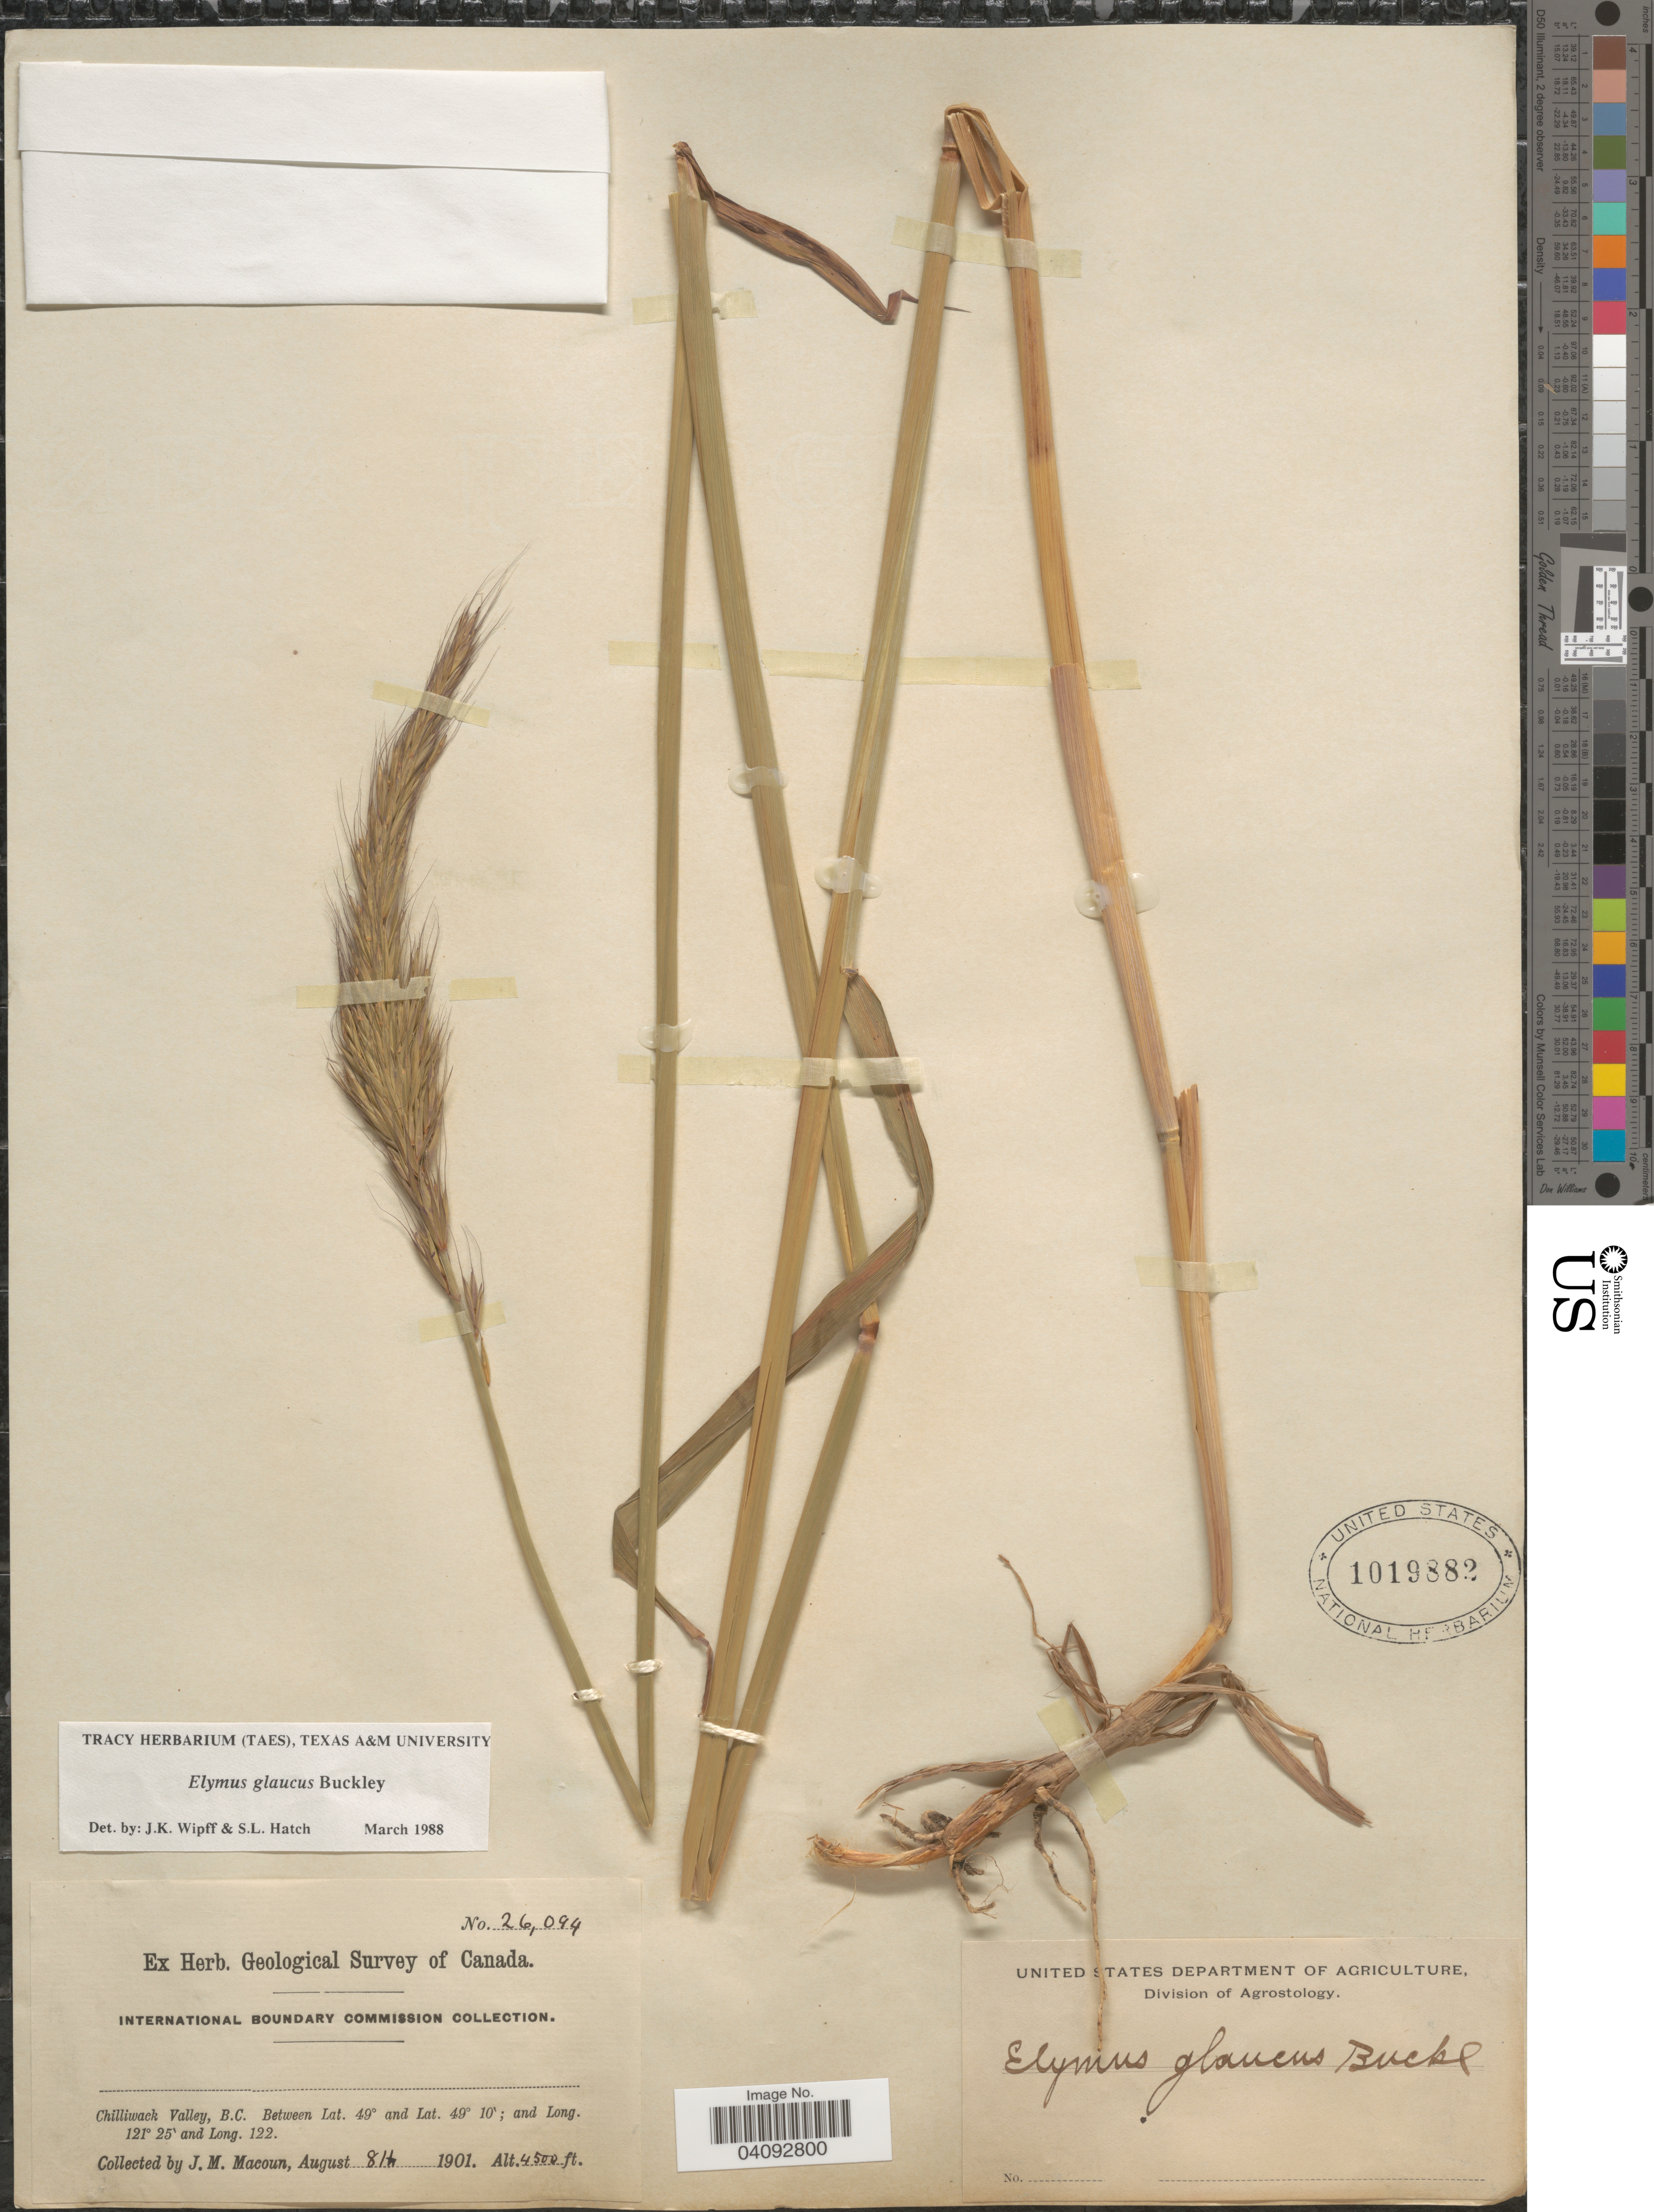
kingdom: Plantae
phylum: Tracheophyta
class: Liliopsida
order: Poales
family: Poaceae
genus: Elymus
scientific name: Elymus glaucus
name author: Buckley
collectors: J. M. Macoun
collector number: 26094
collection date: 1901-08-08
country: Canada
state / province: British Columbia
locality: Geological Survey of Canada. Chilliwack Valley.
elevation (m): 1372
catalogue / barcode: US 1019882